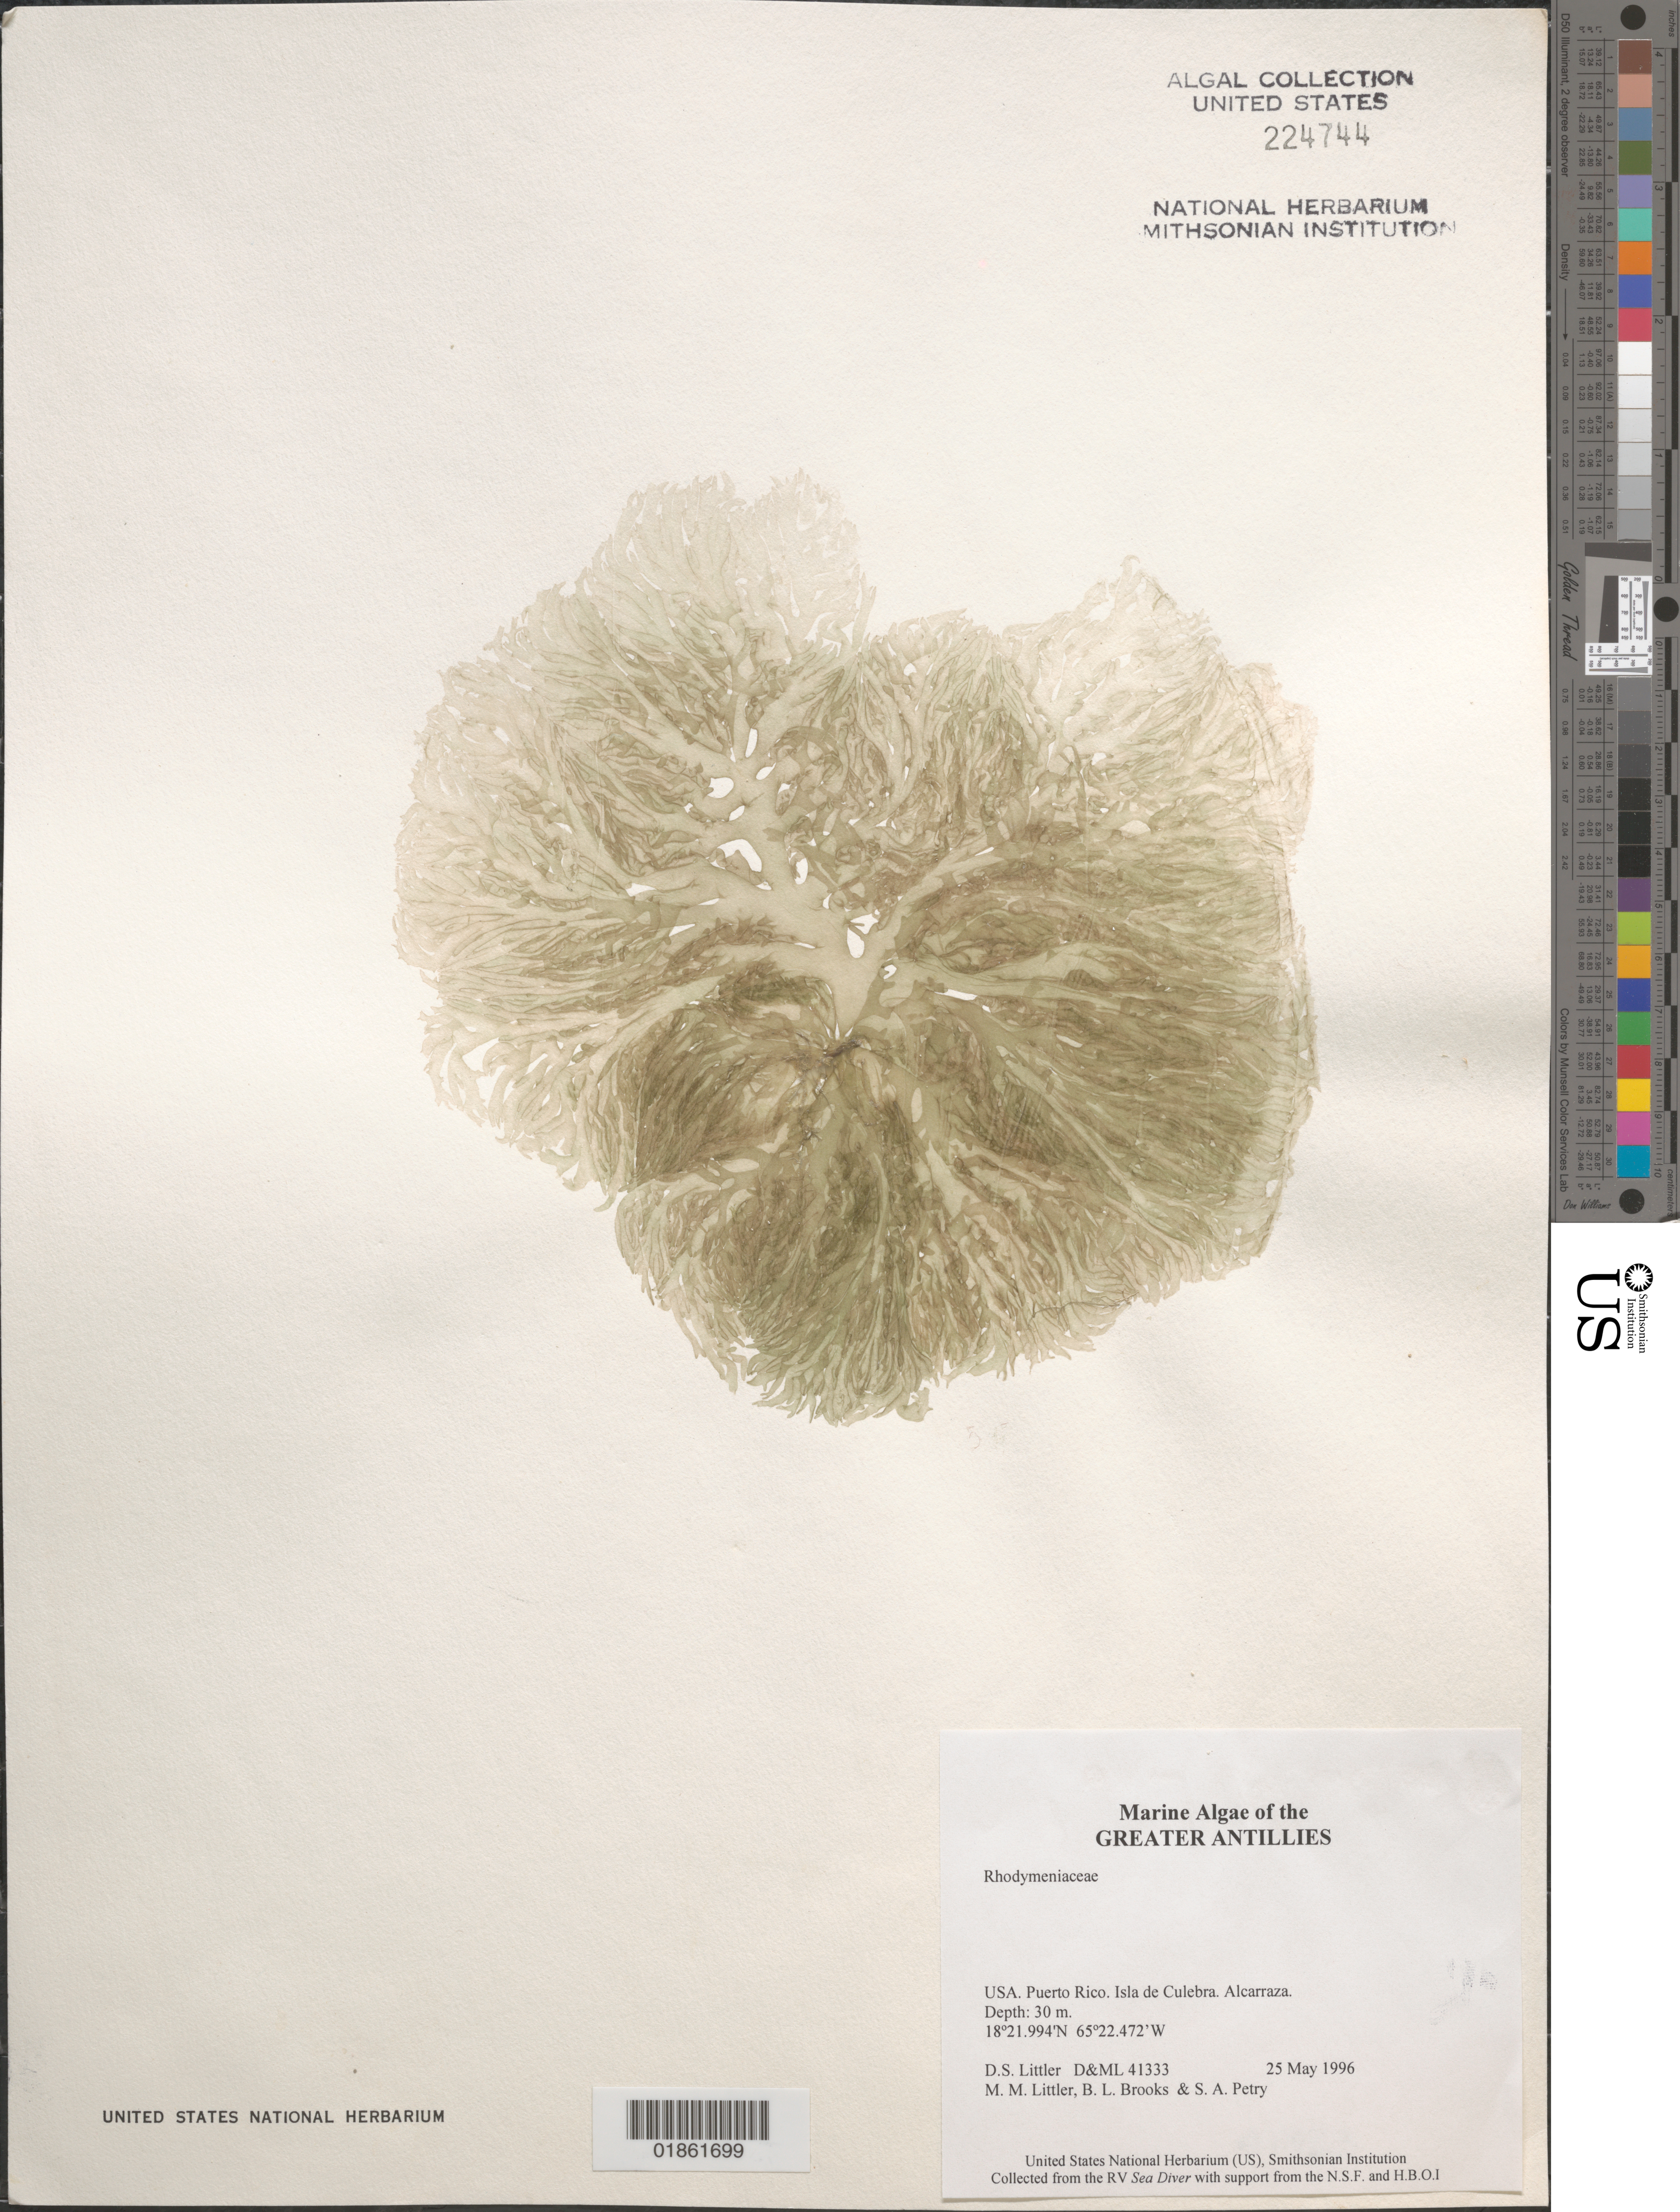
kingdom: Plantae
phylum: Rhodophyta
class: Florideophyceae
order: Rhodymeniales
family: Rhodymeniaceae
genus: Chrysymenia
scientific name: Chrysymenia sp.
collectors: D. S. Littler & M. M. Littler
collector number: D&ML 41333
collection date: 1996-05-25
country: Puerto Rico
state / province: Culebra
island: Culebra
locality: Culebra Is. NW of Alcarraza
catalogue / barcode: US 224744